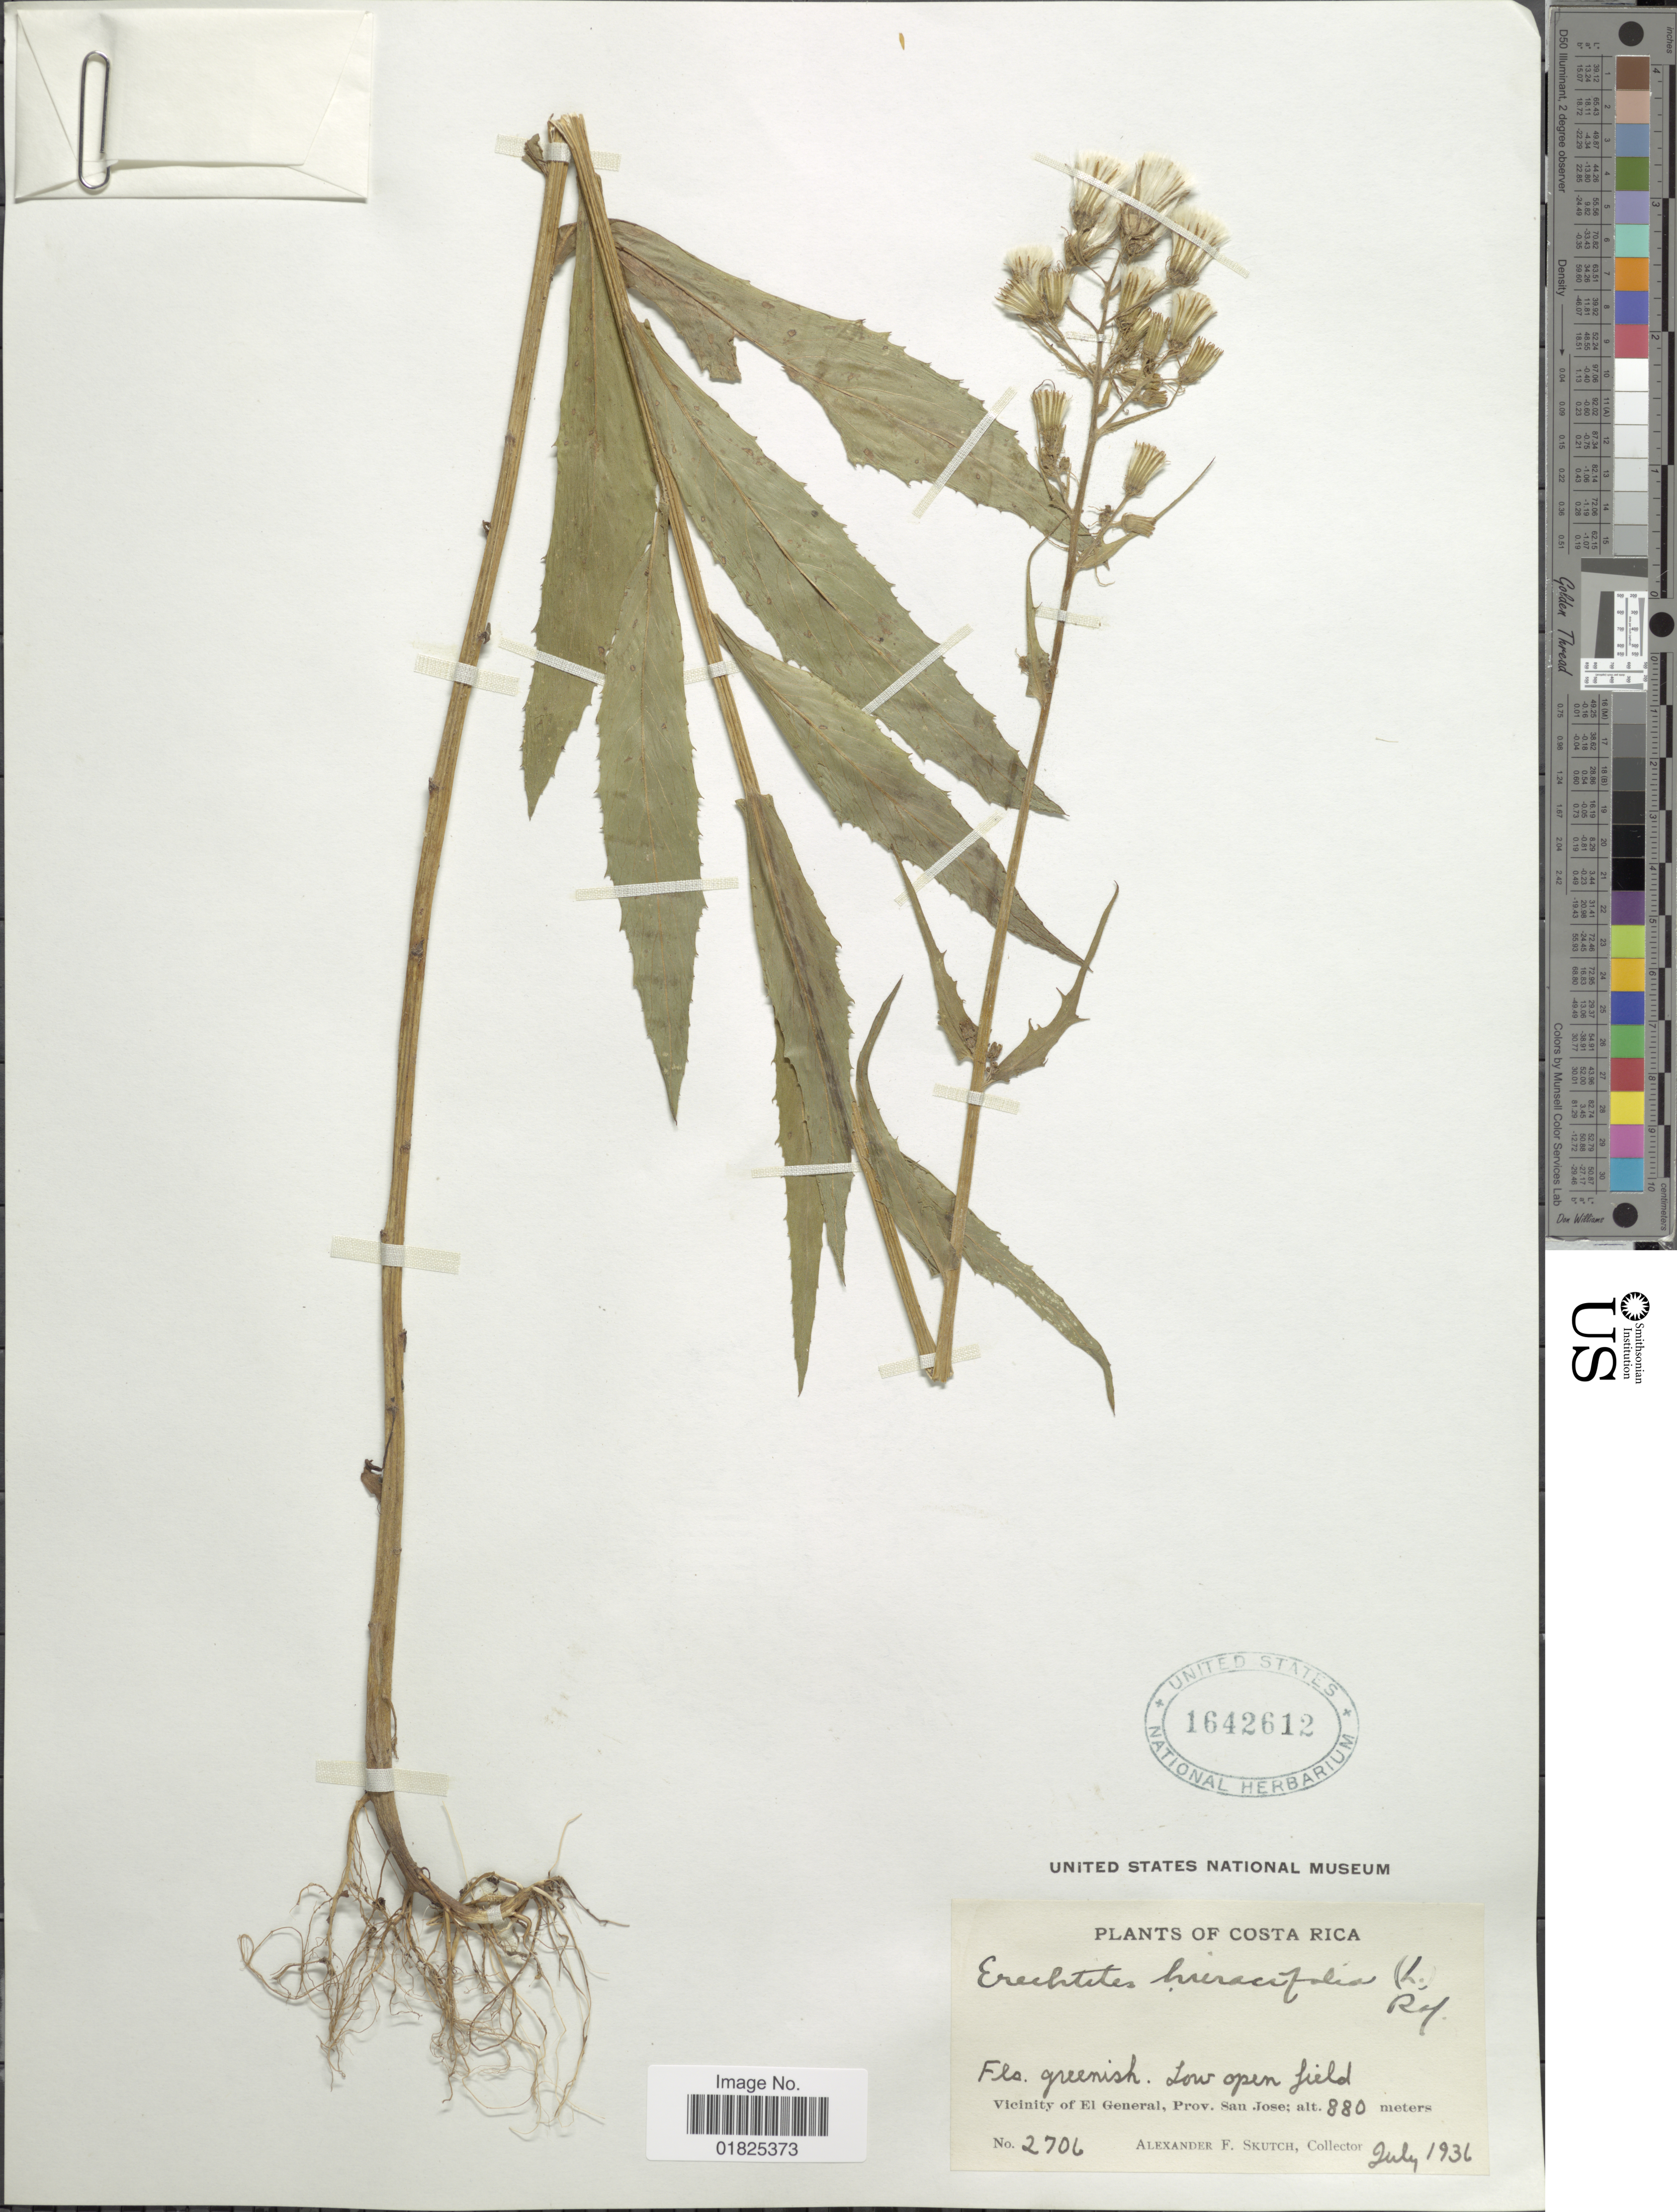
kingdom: Plantae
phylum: Tracheophyta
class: Magnoliopsida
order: Asterales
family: Asteraceae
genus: Erechtites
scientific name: Erechtites hieraciifolius var. cacaliodes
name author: (Fisch. ex Spreng.) Less. ex Griseb.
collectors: A. F. Skutch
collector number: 2706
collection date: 1936-07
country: Costa Rica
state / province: San José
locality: Vicinity of El General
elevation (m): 880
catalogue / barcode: US 1642612